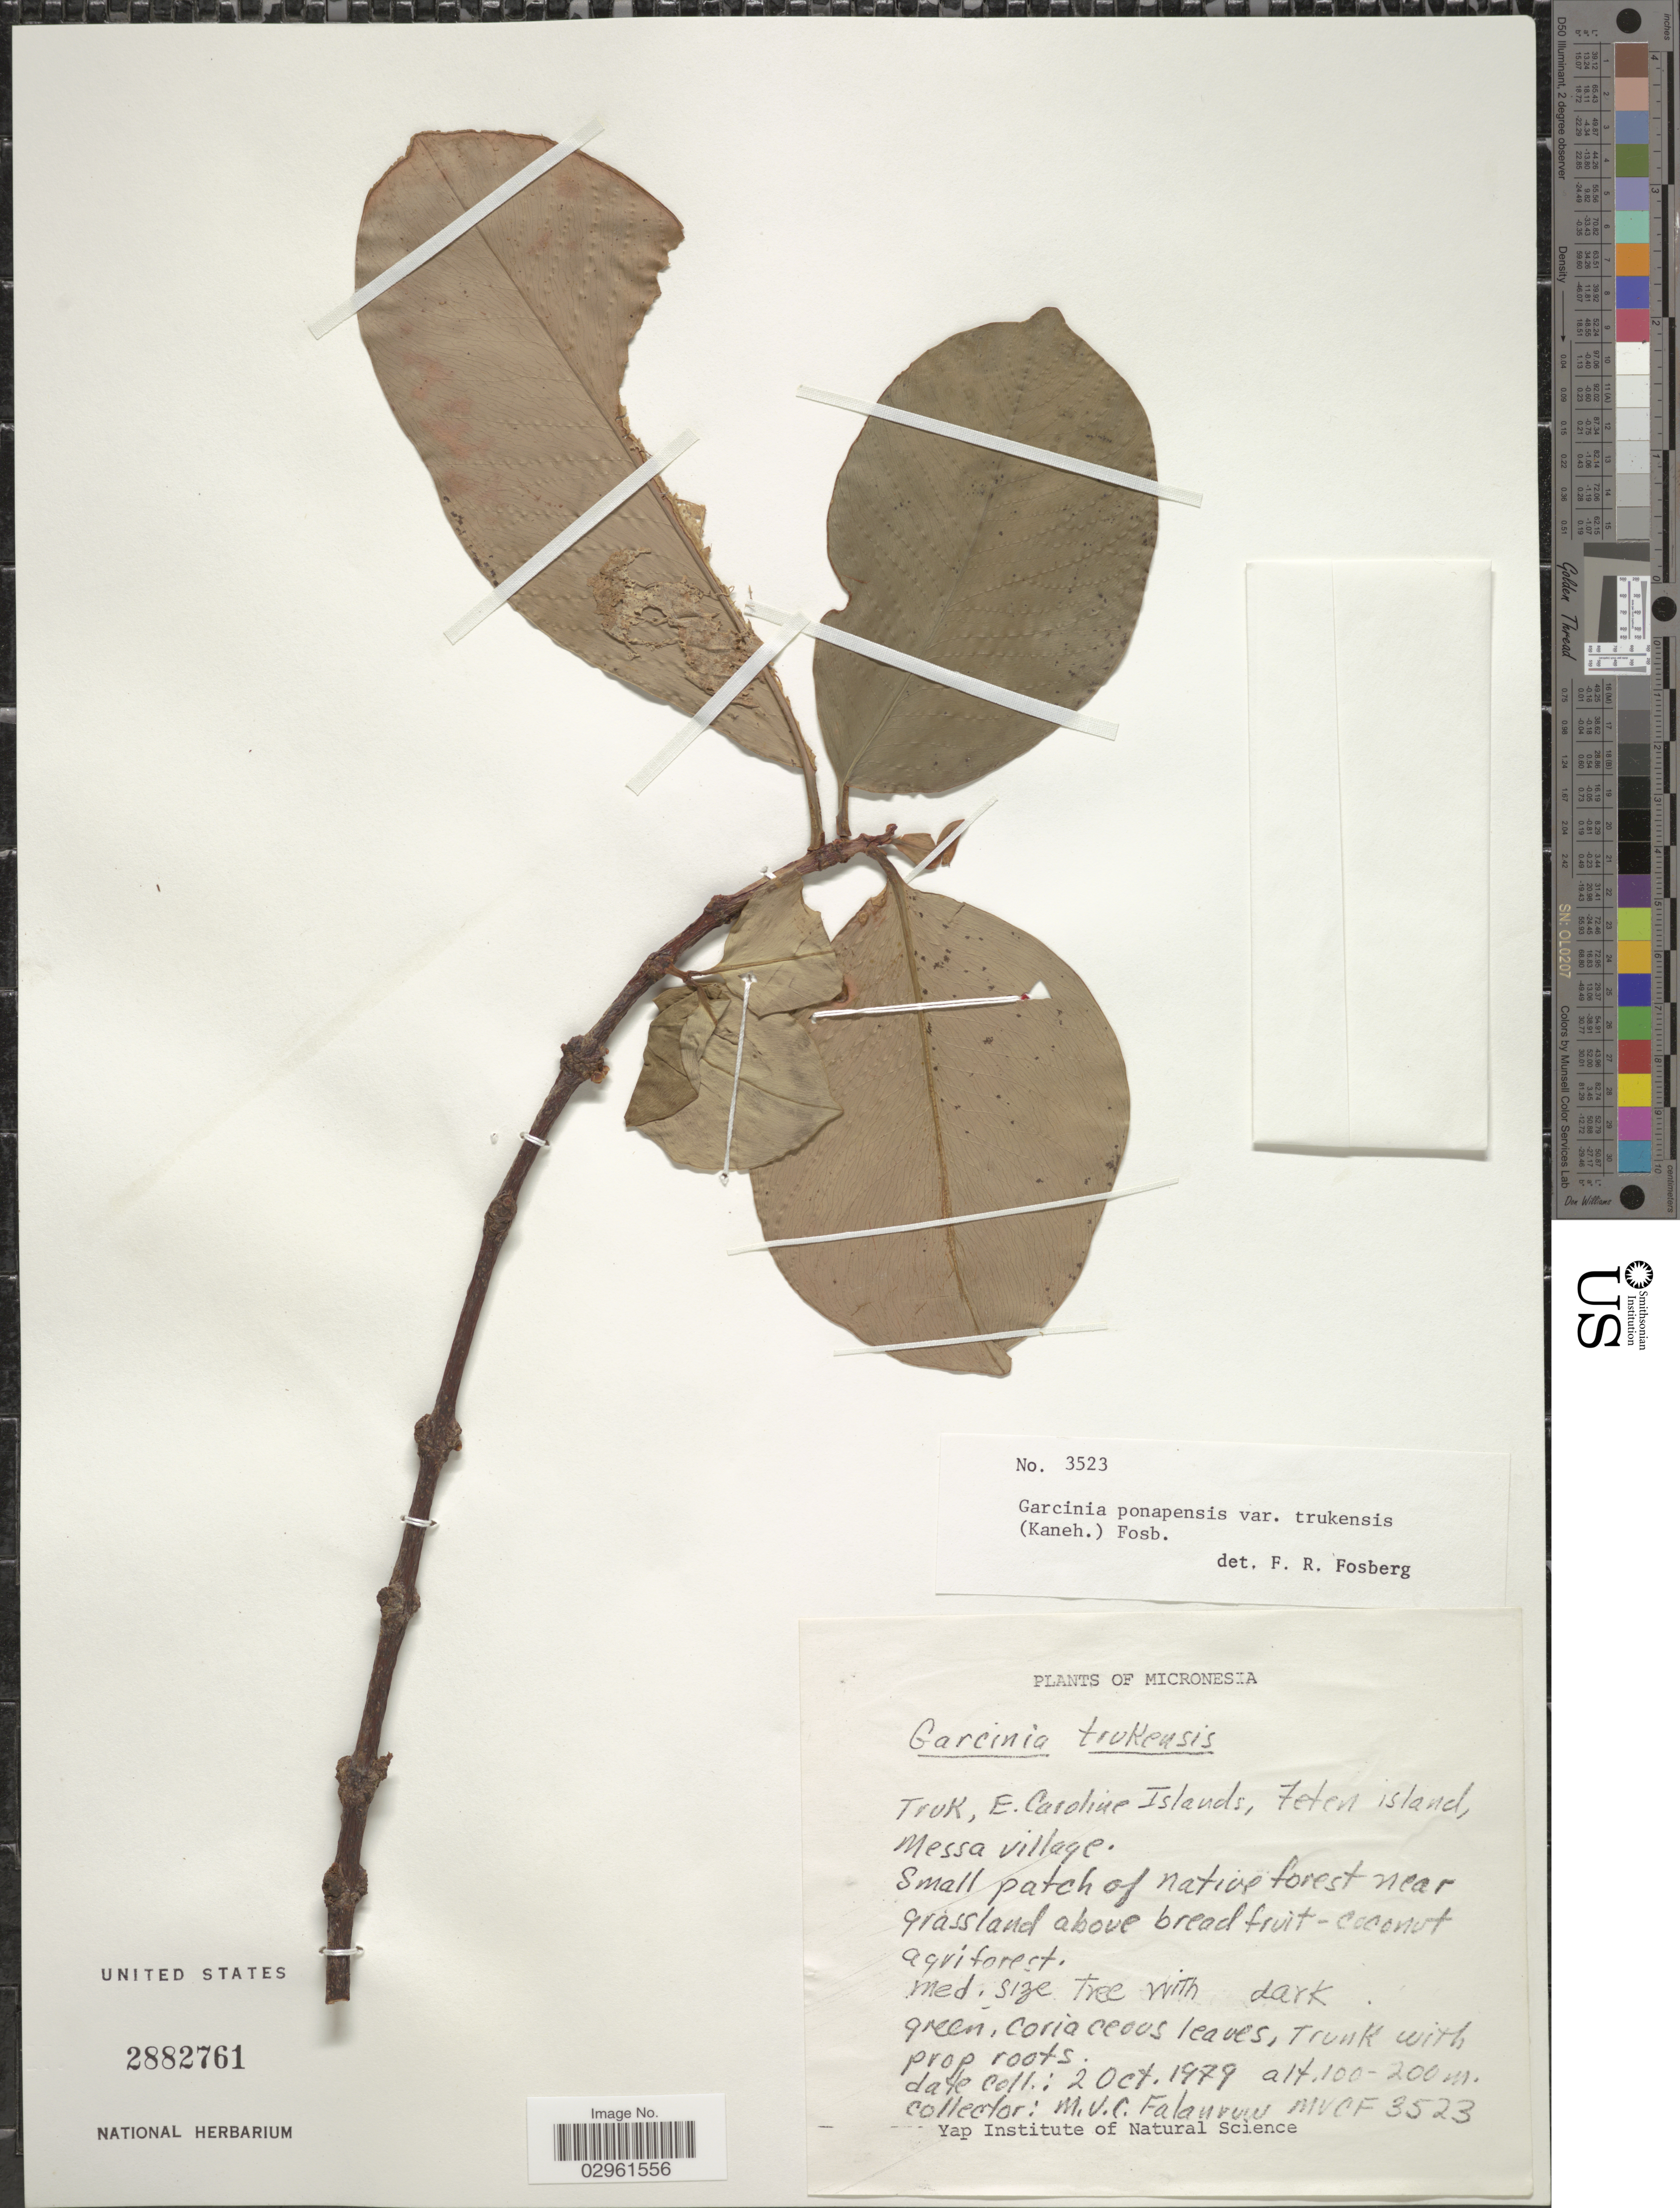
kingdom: Plantae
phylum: Tracheophyta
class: Magnoliopsida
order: Malpighiales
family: Clusiaceae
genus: Garcinia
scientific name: Garcinia sp.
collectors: M. V. Falanruw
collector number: MVCF3523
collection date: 1979-10-02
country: Micronesia, Federated States of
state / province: Truk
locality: Micronesia, Truk, E. Caroline Islands, Feten island, Messa village.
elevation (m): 100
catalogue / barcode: US 2882761